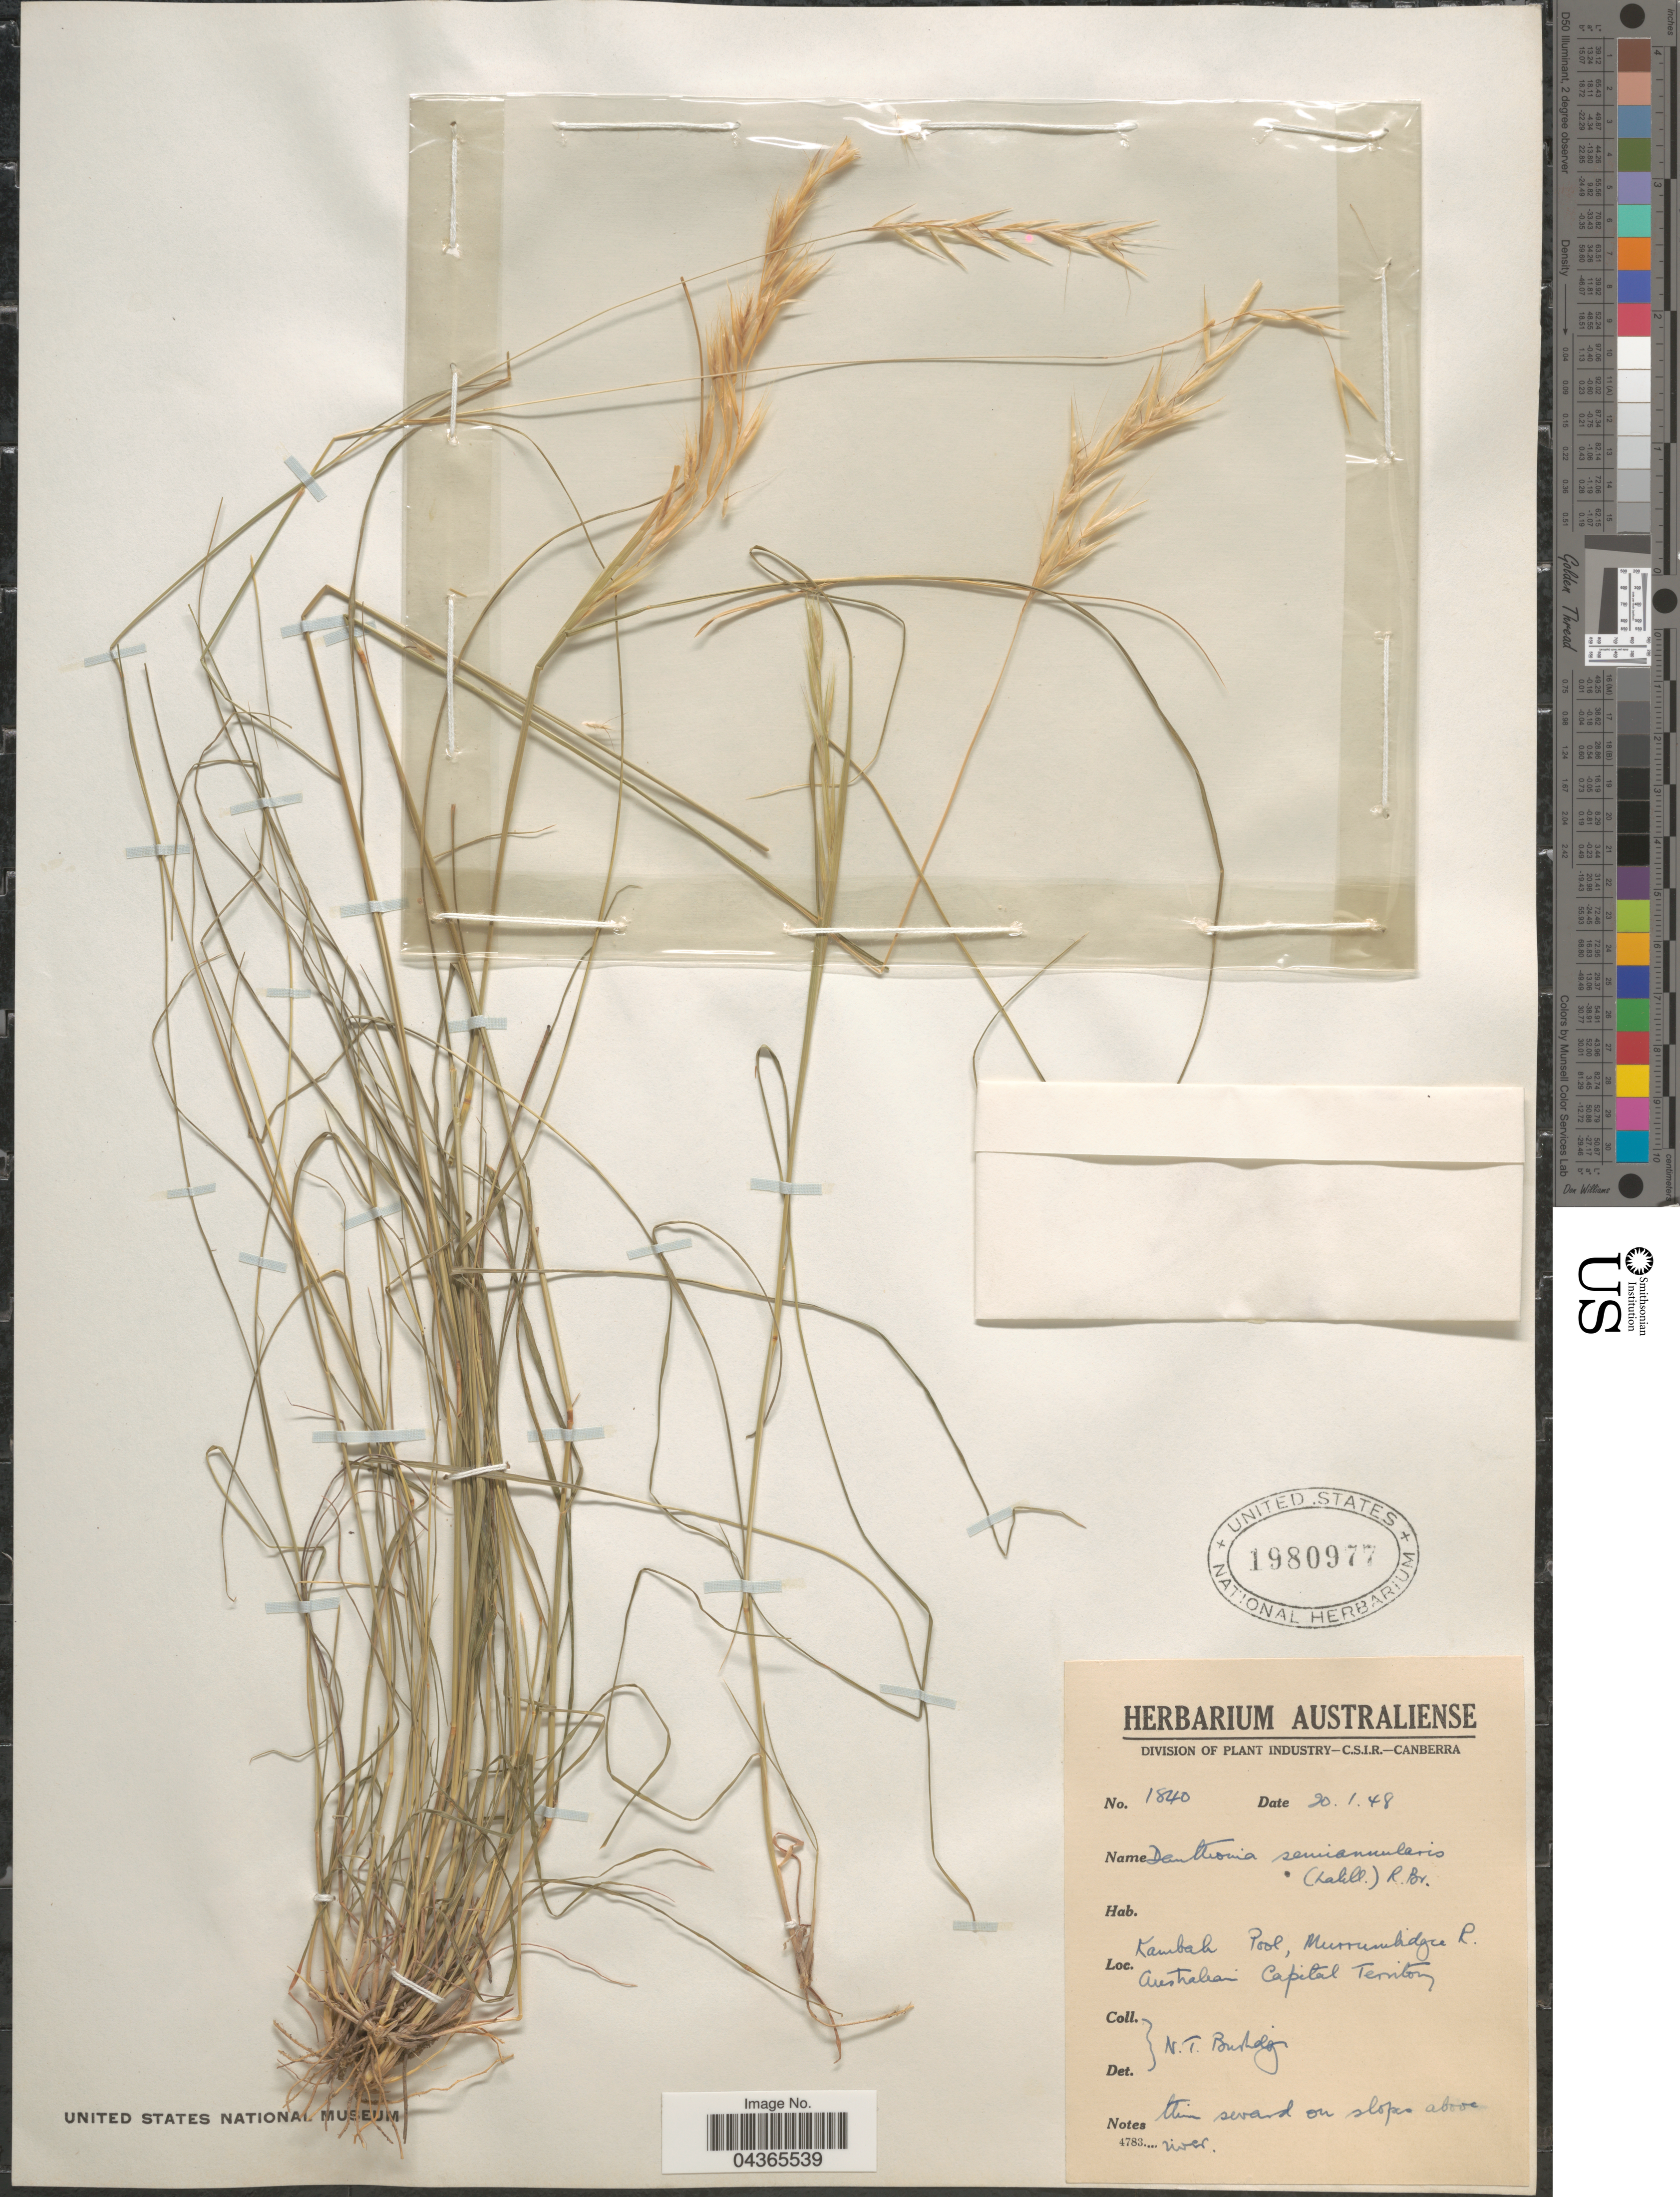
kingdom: Plantae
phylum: Tracheophyta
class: Liliopsida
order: Poales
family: Poaceae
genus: Rytidosperma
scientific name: Rytidosperma semiannulare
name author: (Labill.) Connor & Edgar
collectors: N. T. Burbidge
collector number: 1840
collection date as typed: Transcribed d/m/y: 20/1/48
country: Australia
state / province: Australian Capital Territory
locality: Kambah Pool, Murrumbidgee R. Australian Capital Territory. On slopes above river.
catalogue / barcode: US 1980977